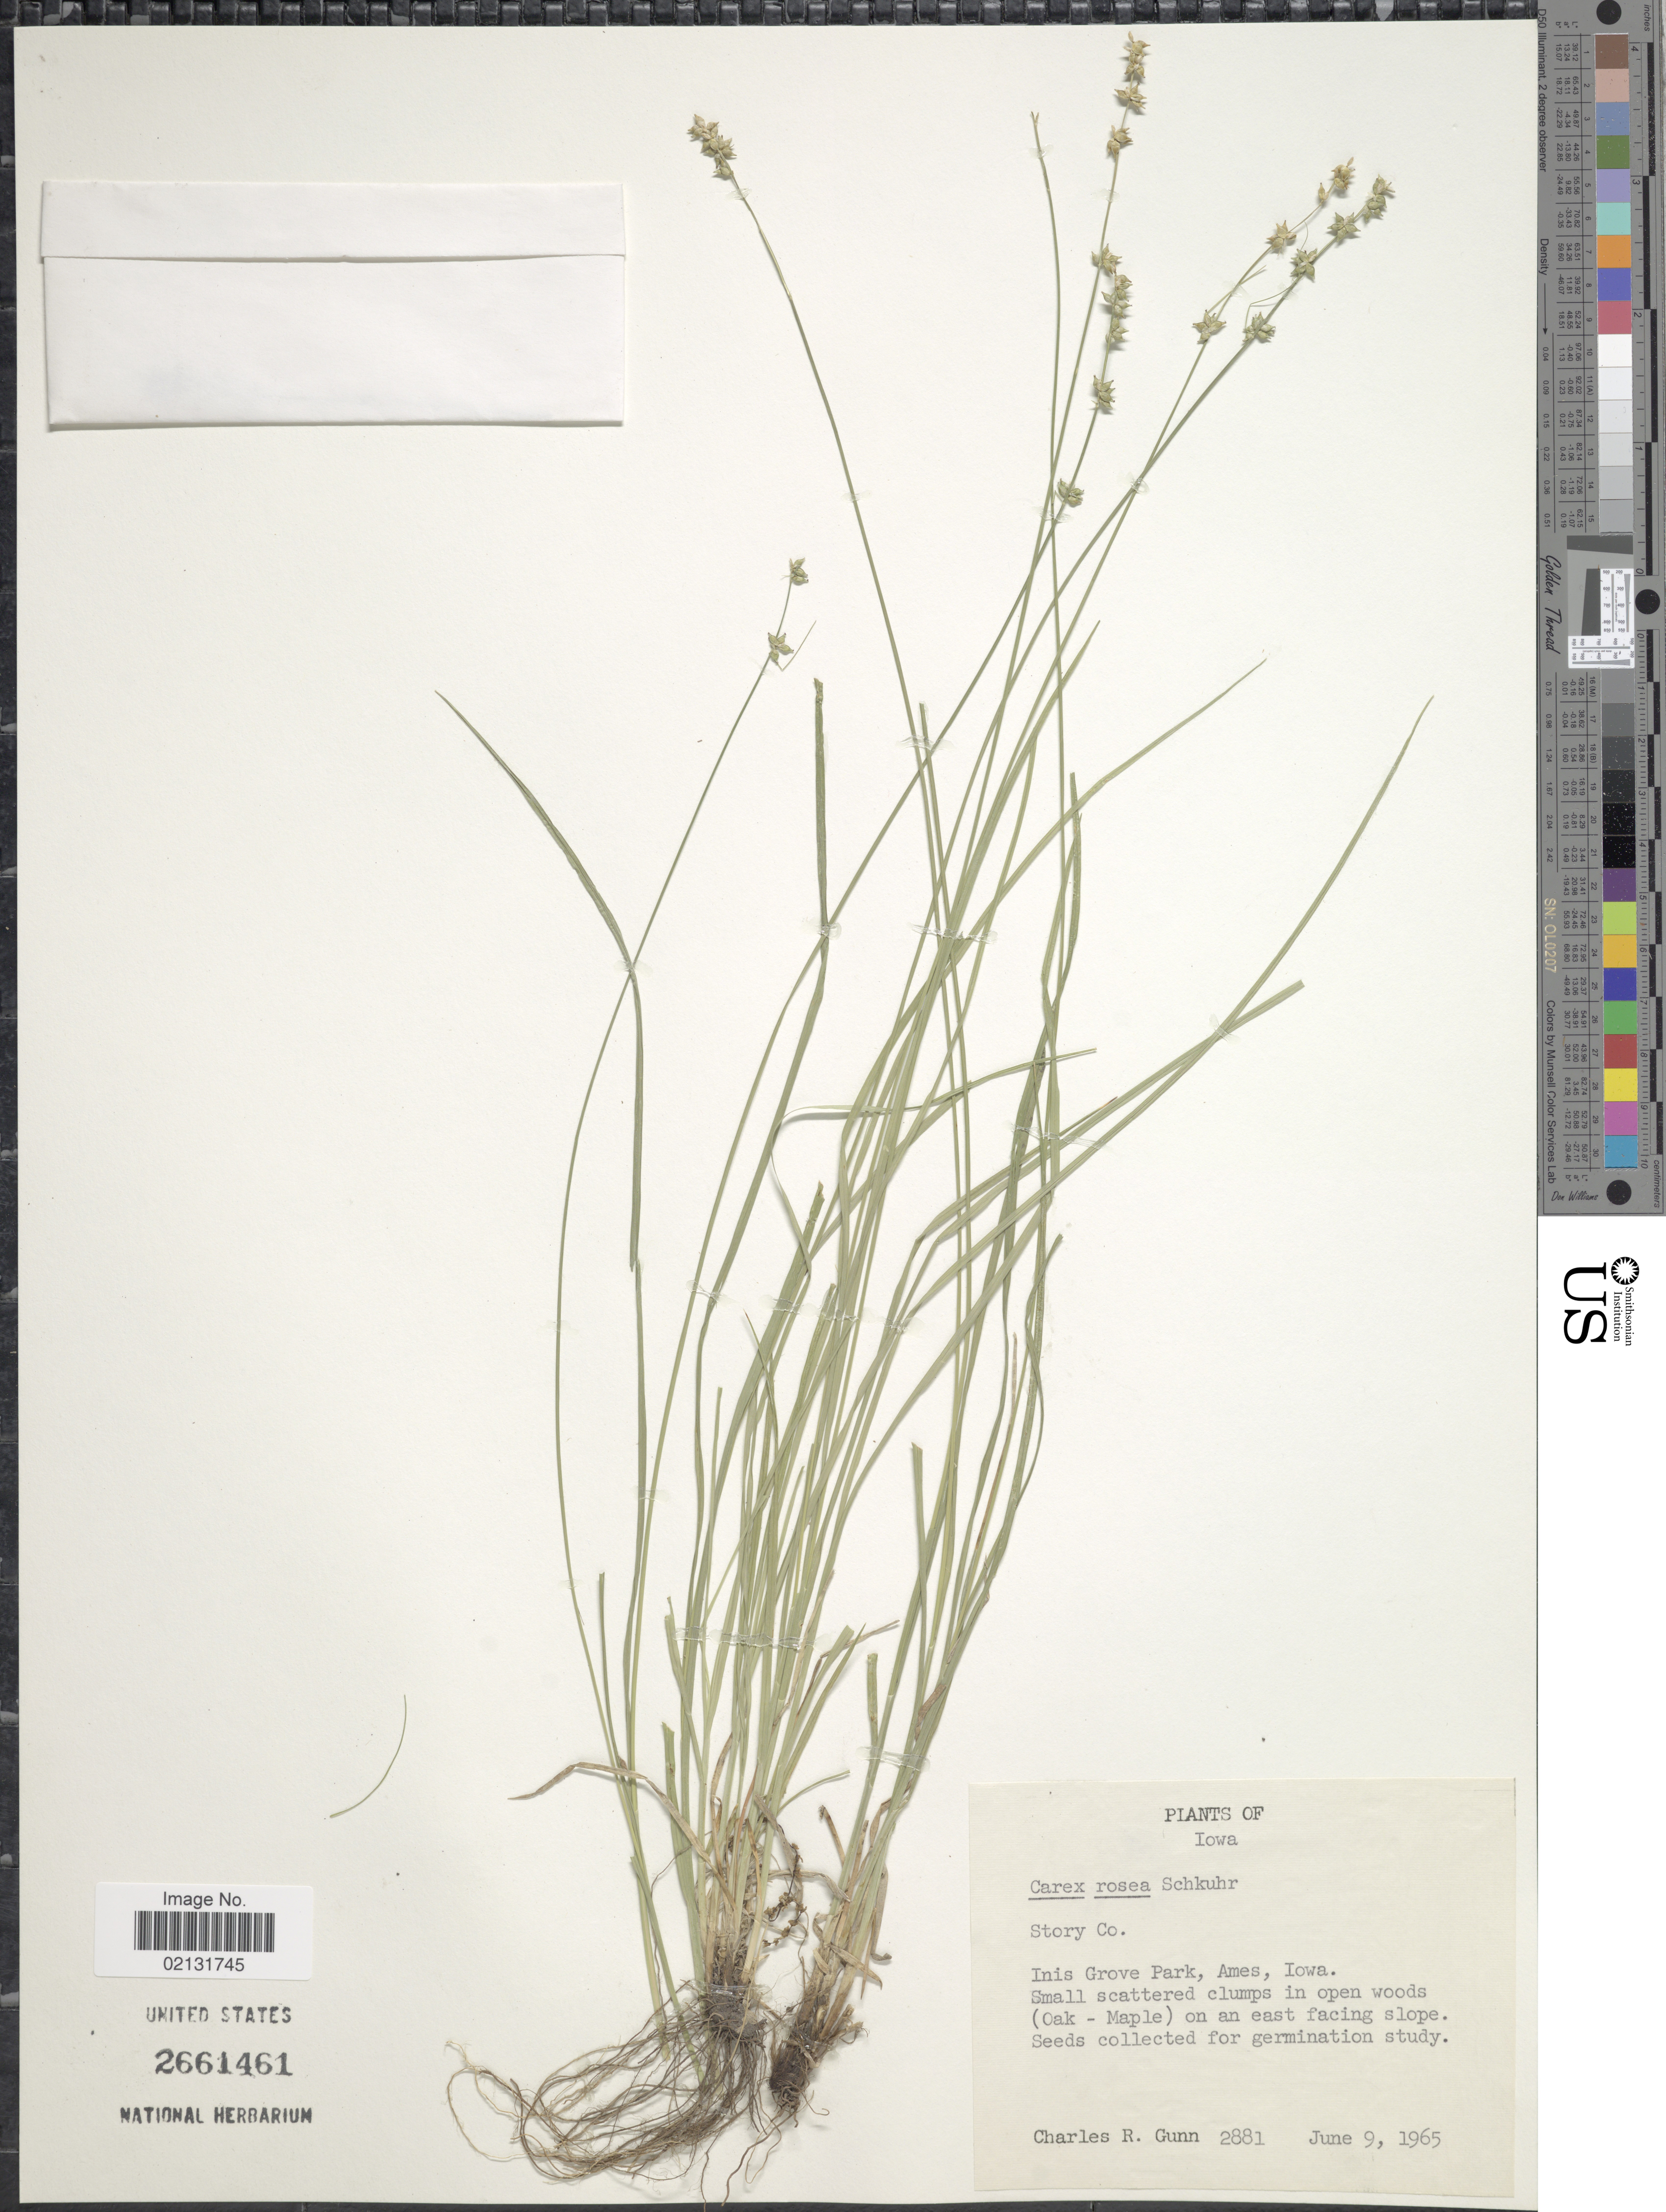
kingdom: Plantae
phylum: Tracheophyta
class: Liliopsida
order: Poales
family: Cyperaceae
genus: Carex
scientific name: Carex rosea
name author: Willd.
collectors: C. R. Gunn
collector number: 2881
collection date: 1965-06-09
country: United States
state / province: Iowa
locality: Story Co., Inis Grove Park, Ames, in open woods on an east facing slope.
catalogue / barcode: US 2661461